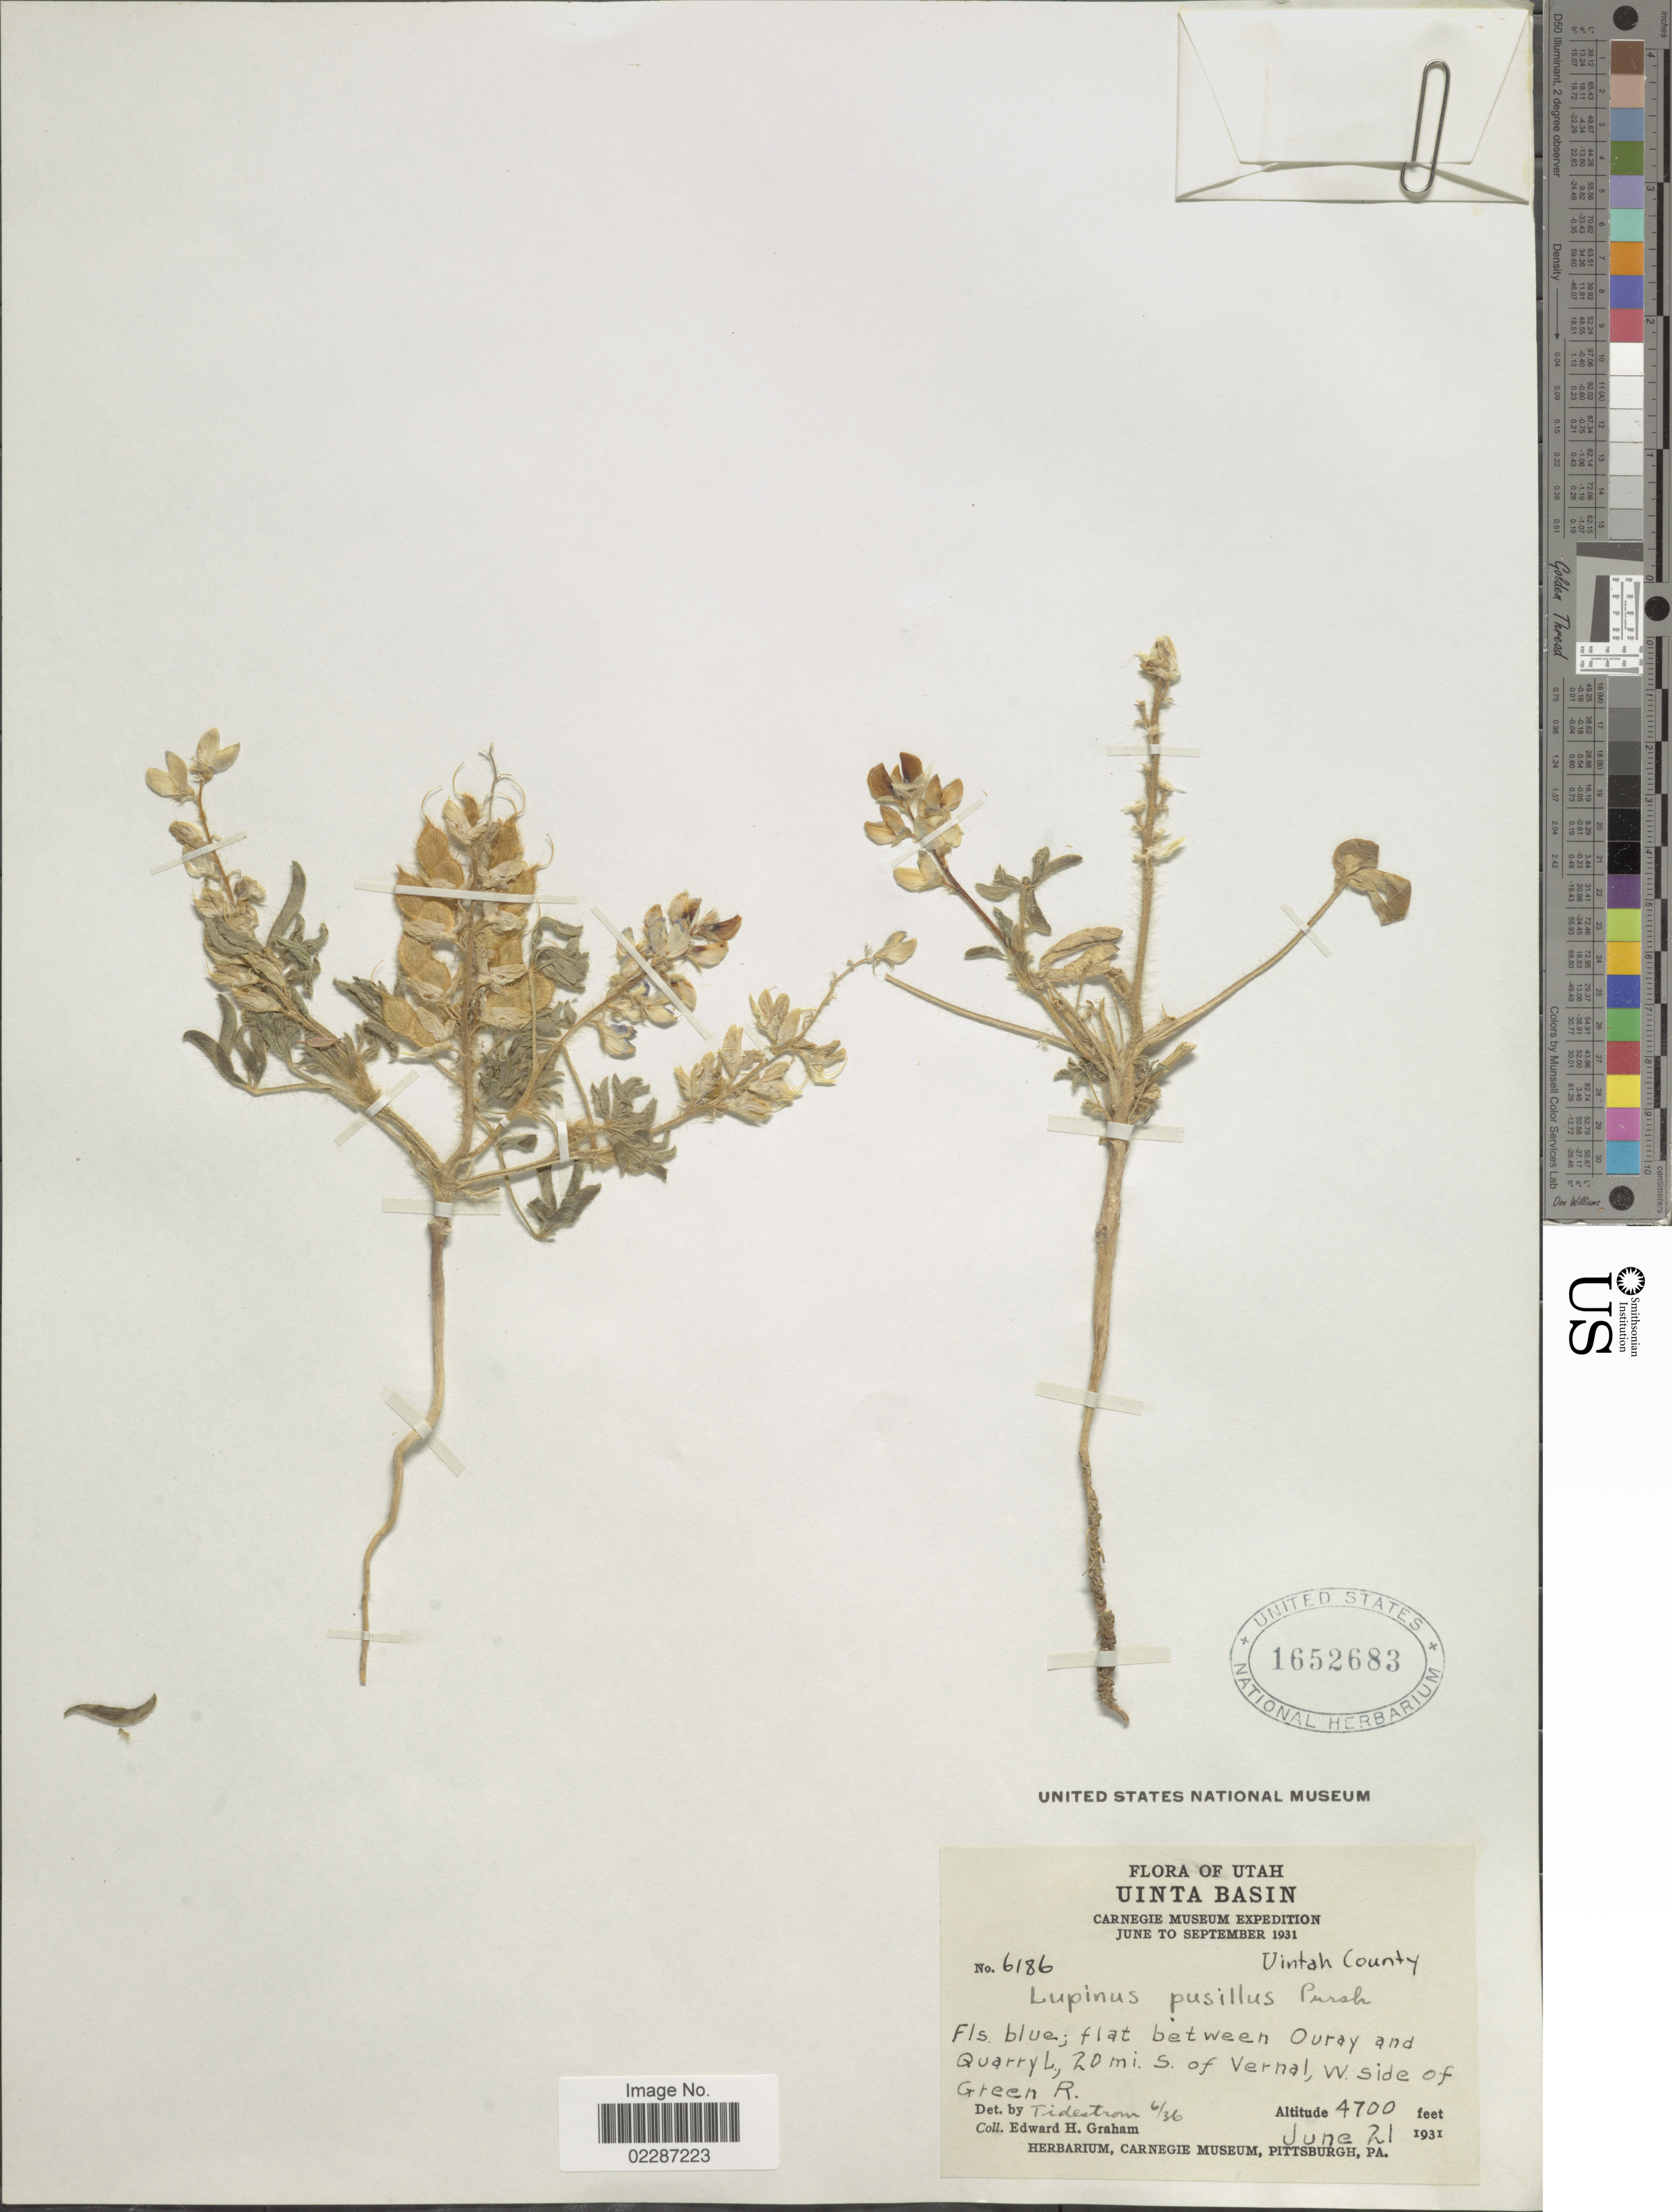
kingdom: Plantae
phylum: Tracheophyta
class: Magnoliopsida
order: Fabales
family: Fabaceae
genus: Lupinus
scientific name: Lupinus pusillus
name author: Pursh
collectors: E. H. Graham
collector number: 6186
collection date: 1931-06-21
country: United States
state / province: Utah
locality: Uinta Basin, flat between Ouray and Quarryl, 20 mi. s of Vernal, W side of Green R.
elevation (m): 1433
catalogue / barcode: US 1652683